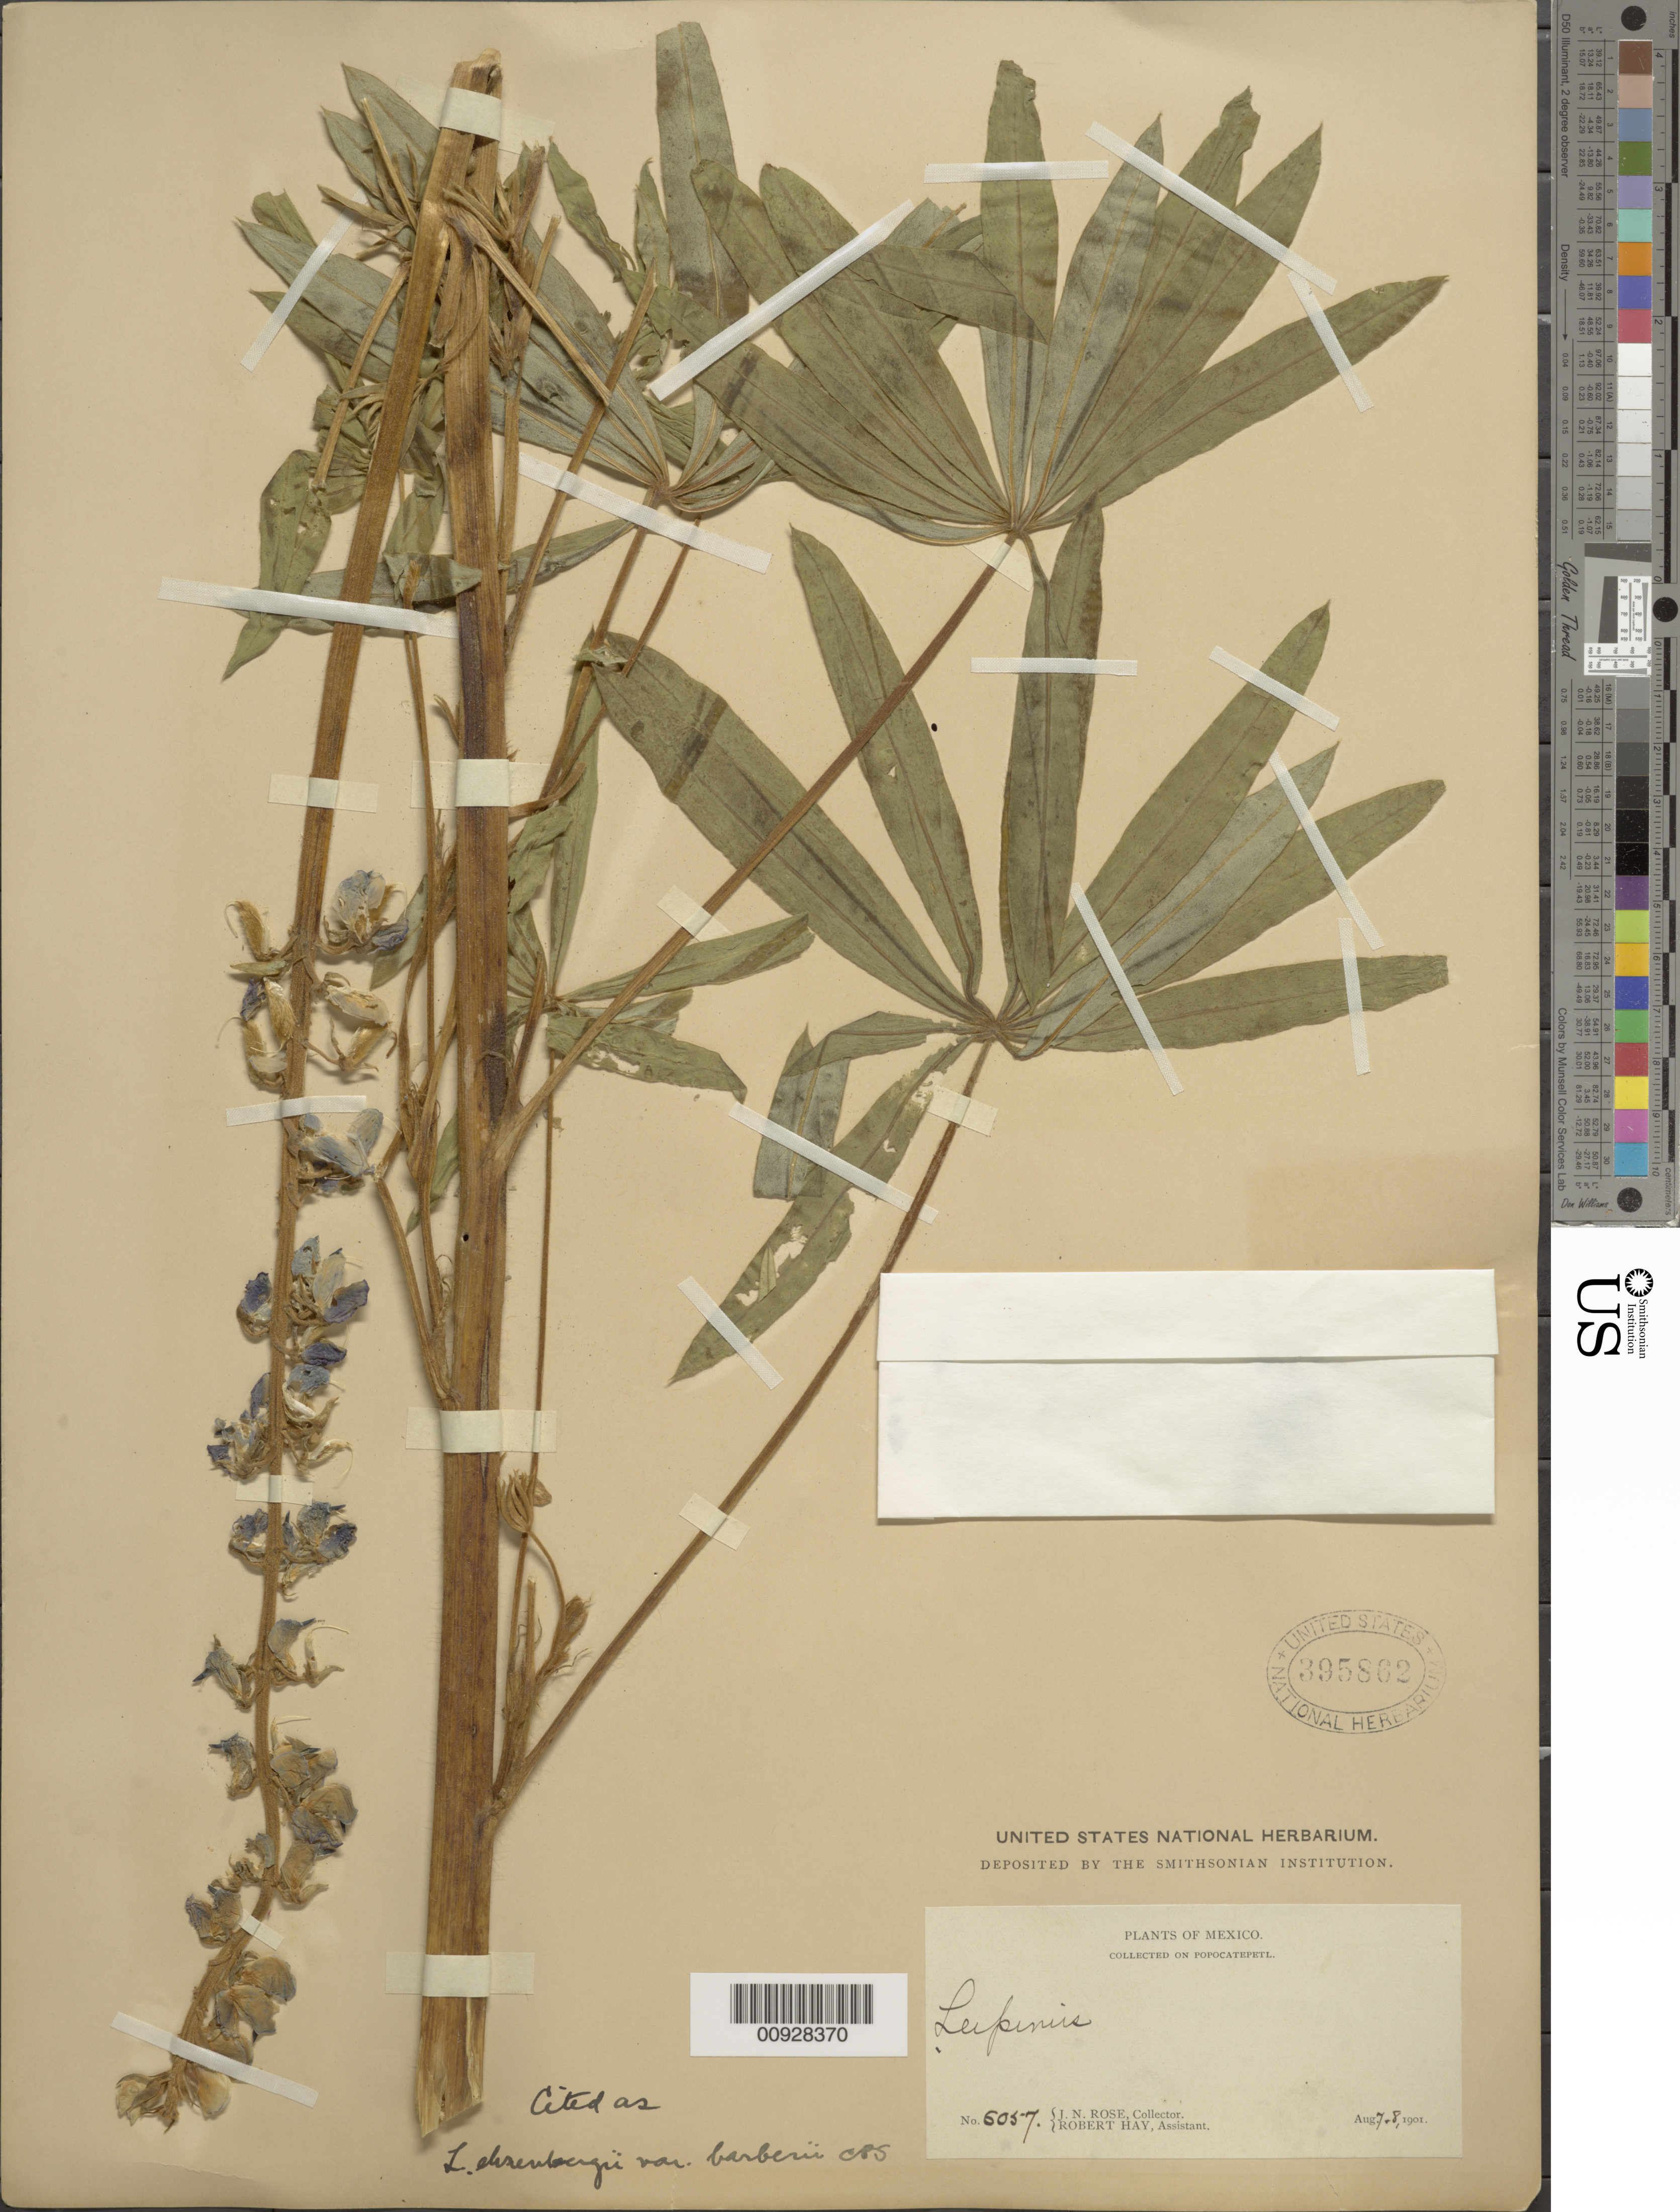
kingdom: Plantae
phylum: Tracheophyta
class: Magnoliopsida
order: Fabales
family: Fabaceae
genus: Lupinus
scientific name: Lupinus ehrenbergii var. barberi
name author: C.P. Sm.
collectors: J. N. Rose & R. Hay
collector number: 6057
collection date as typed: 07 Aug 1901 to 08 Aug 1901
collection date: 1901-08-07/1901-08-08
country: Mexico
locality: Popocatepetl.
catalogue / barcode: US 395862